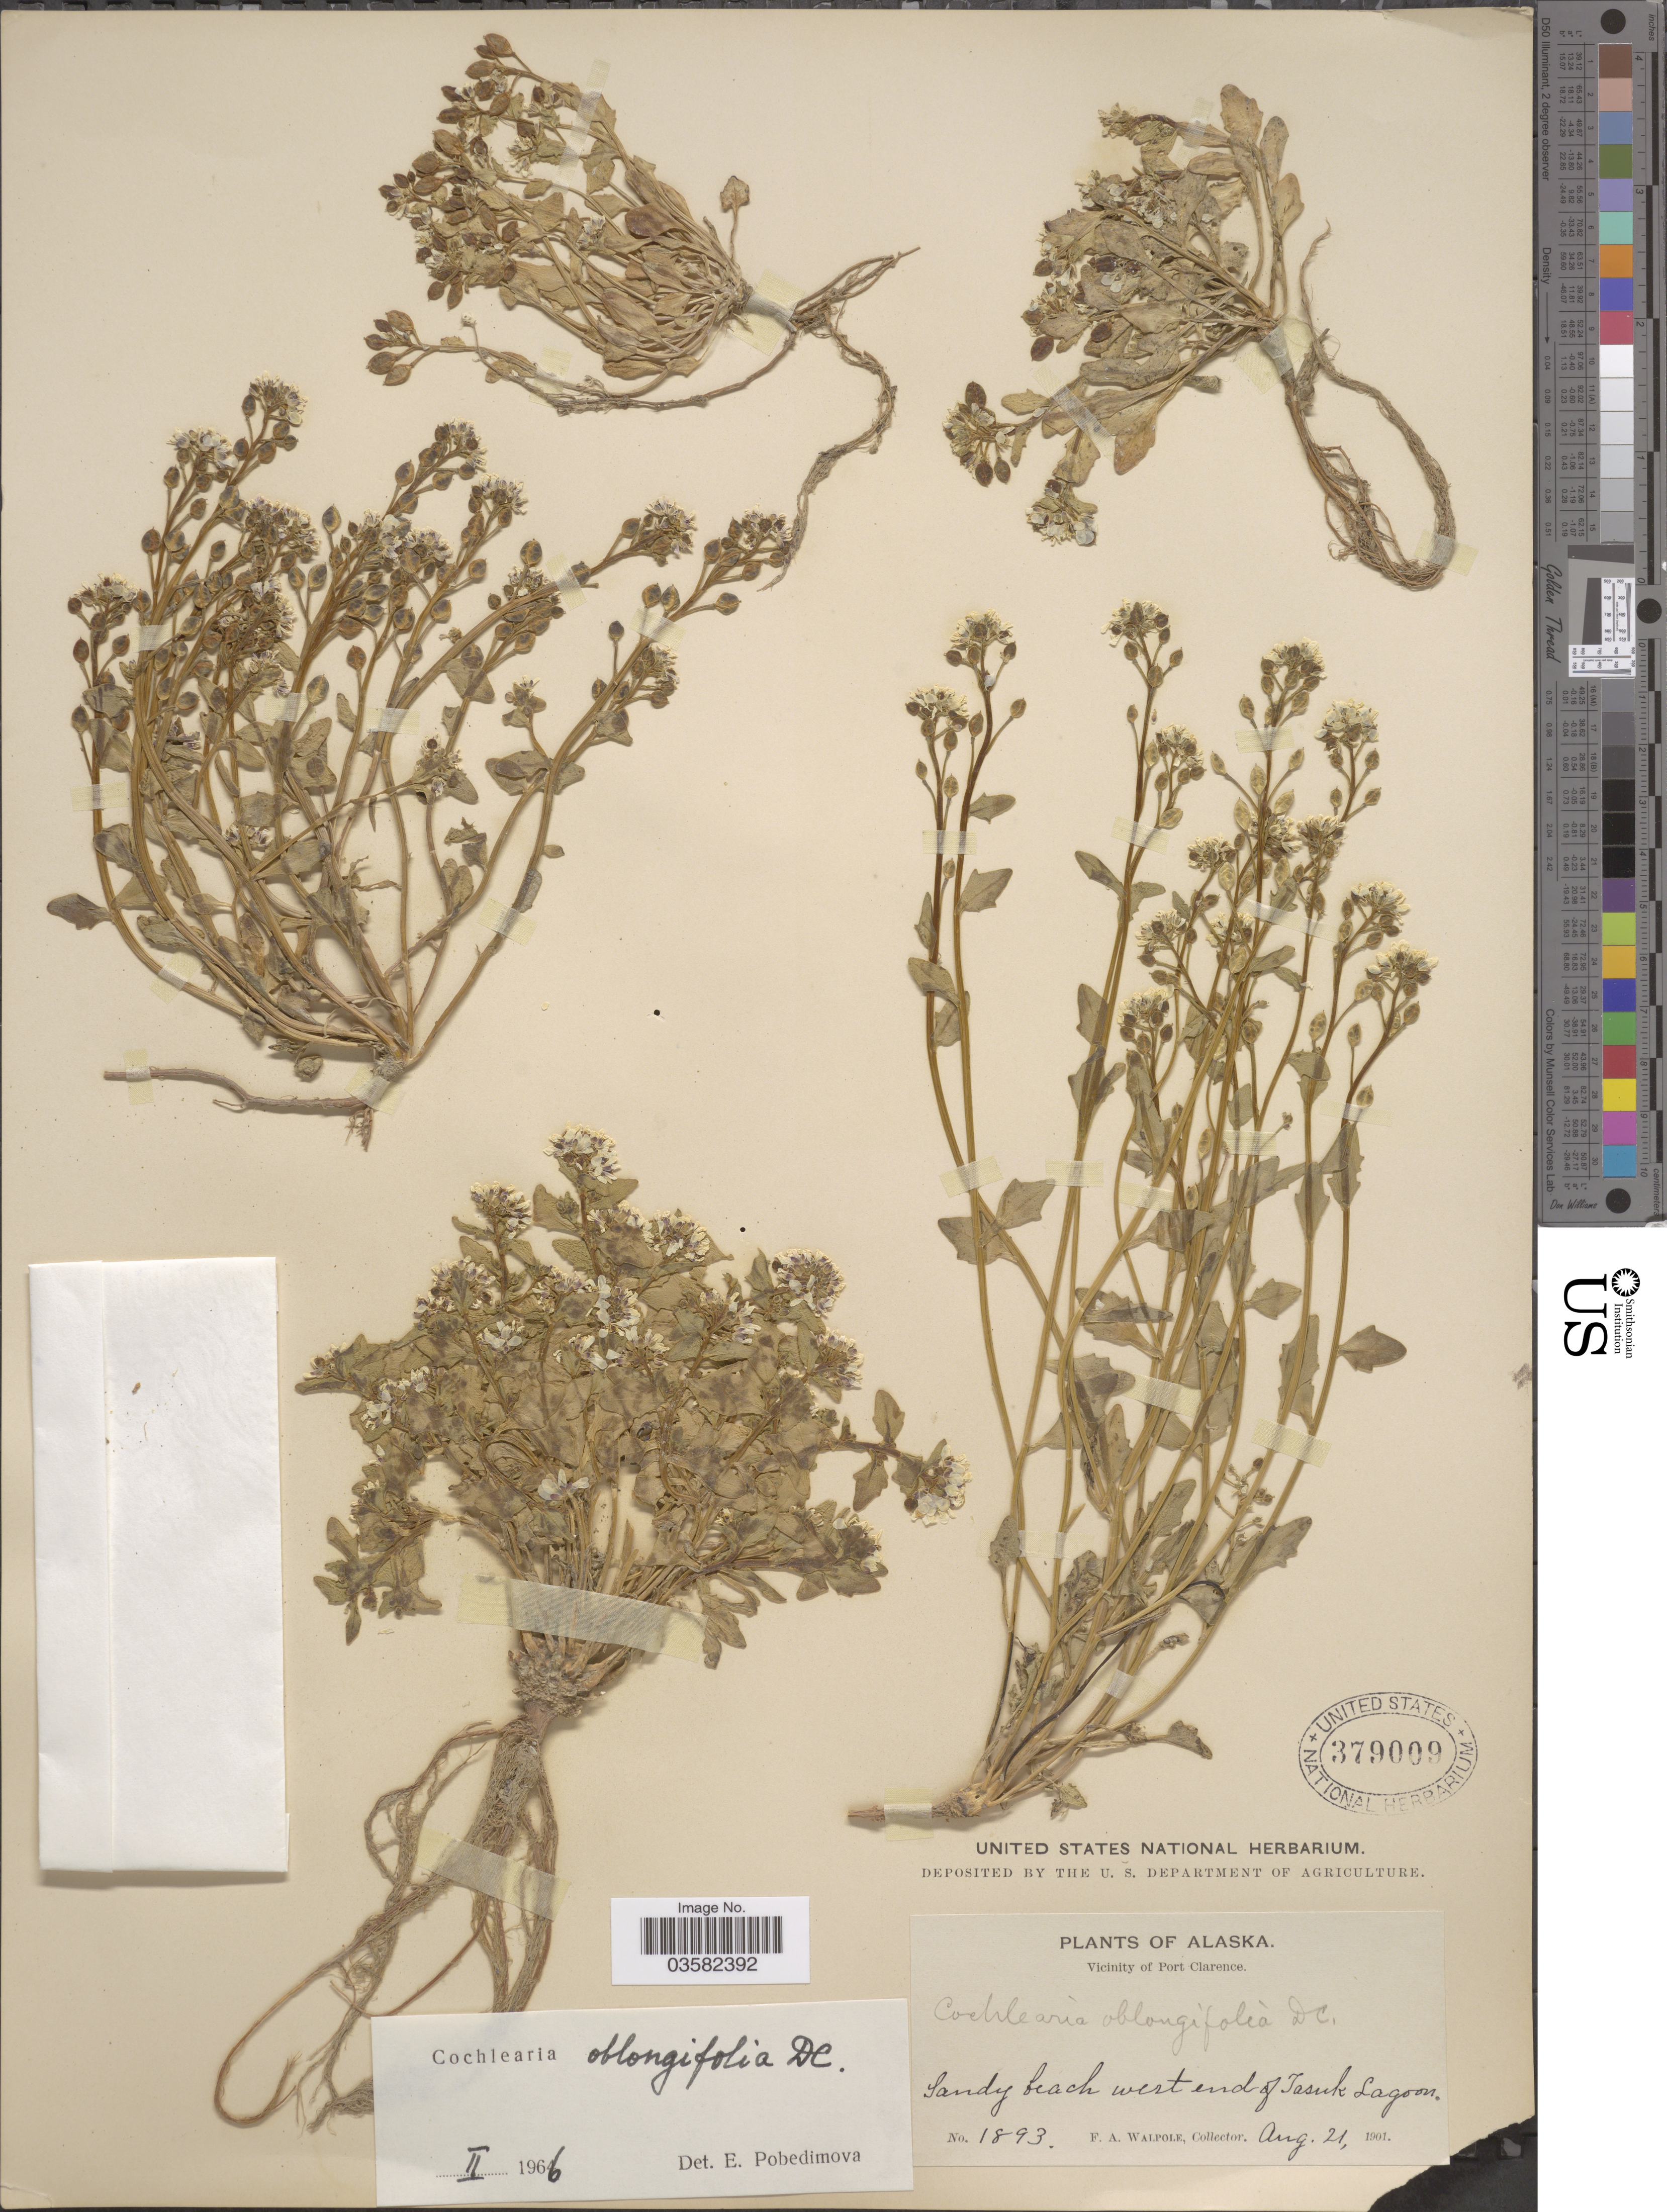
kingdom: Plantae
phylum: Tracheophyta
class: Magnoliopsida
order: Brassicales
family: Brassicaceae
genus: Cochlearia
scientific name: Cochlearia oblongifolia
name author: DC.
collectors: F. Walpole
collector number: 1893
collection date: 1901-08-21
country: United States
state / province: Alaska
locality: Vicinity of Port Clarence. Sandy beach west end of Tasuk Lagoon.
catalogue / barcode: US 379009